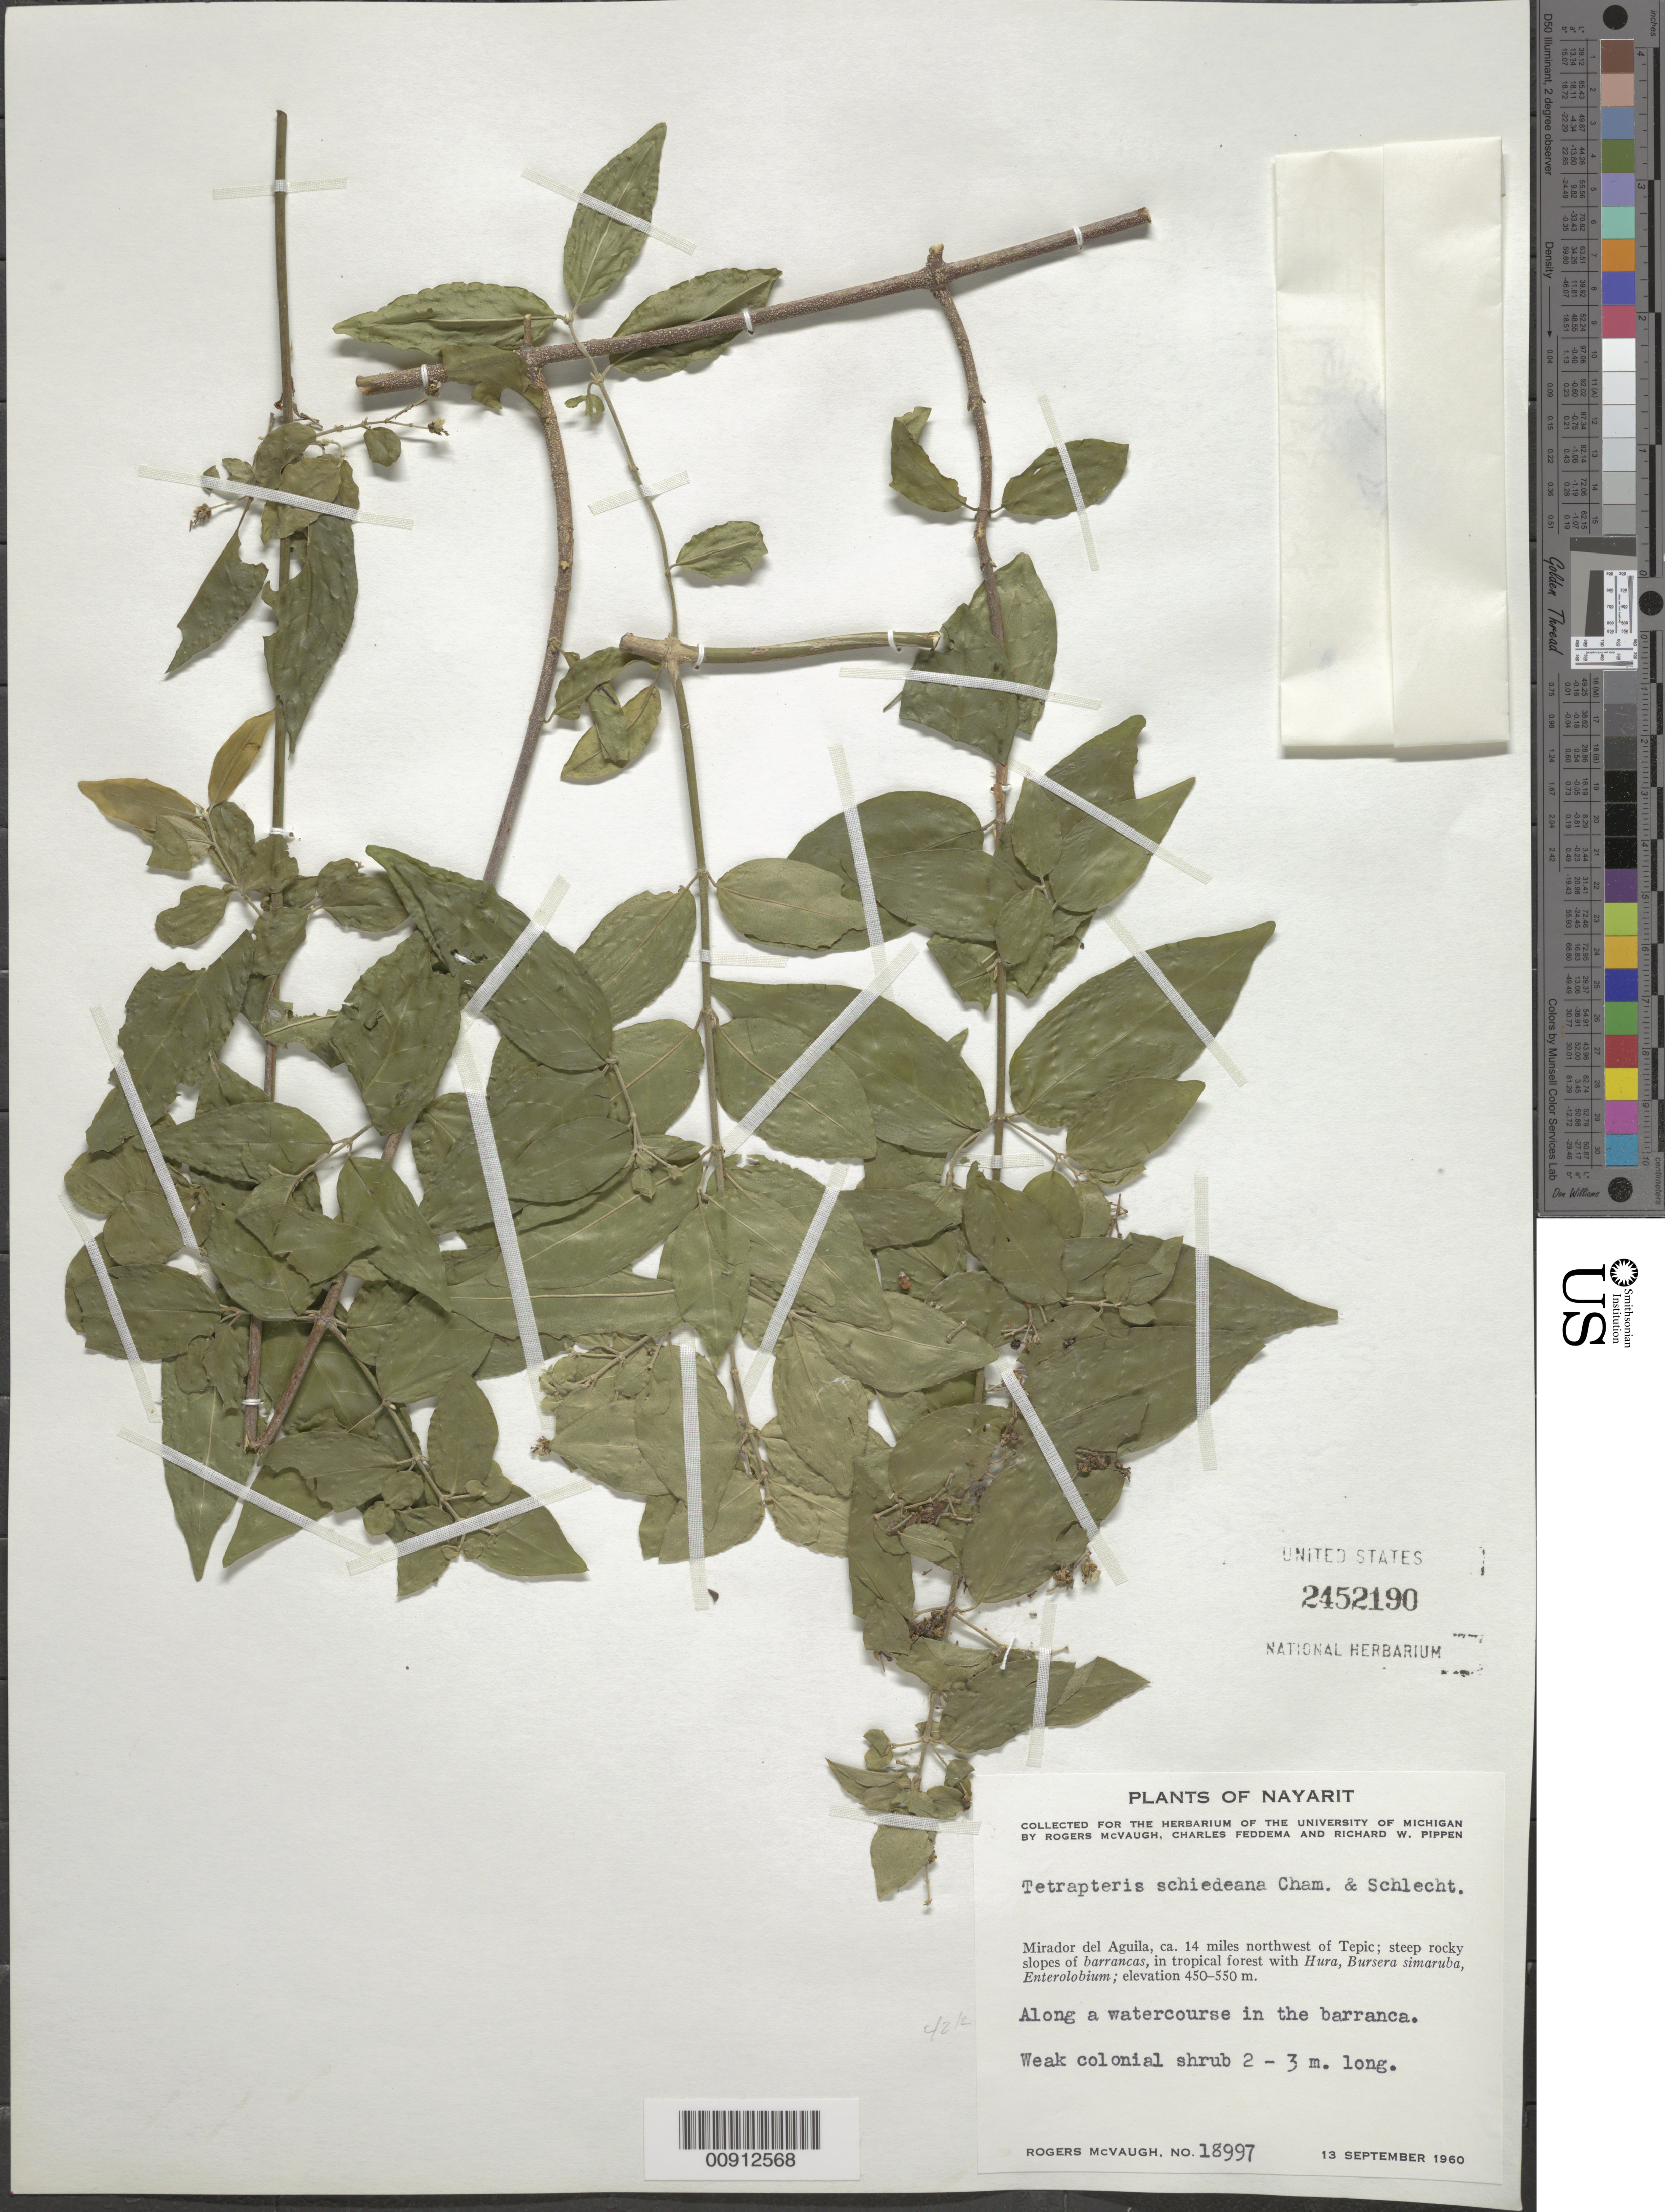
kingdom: Plantae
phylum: Tracheophyta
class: Magnoliopsida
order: Malpighiales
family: Malpighiaceae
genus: Tetrapterys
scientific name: Tetrapterys schiedeana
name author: Schltdl. & Cham.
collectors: R. McVaugh, C. Feddema & R. W. Pippen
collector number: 18997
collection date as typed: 13 Sep 1960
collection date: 1960-09-13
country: Mexico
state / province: Nayarit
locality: Mirador del Aguila, ca. 14 miles northwest of Tepic.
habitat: Along a watercourse in the barranca, steep rocky slopes, in tropical forest w/Hura, Bursera simaruba, Enterolobium.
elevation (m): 550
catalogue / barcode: US 2452190